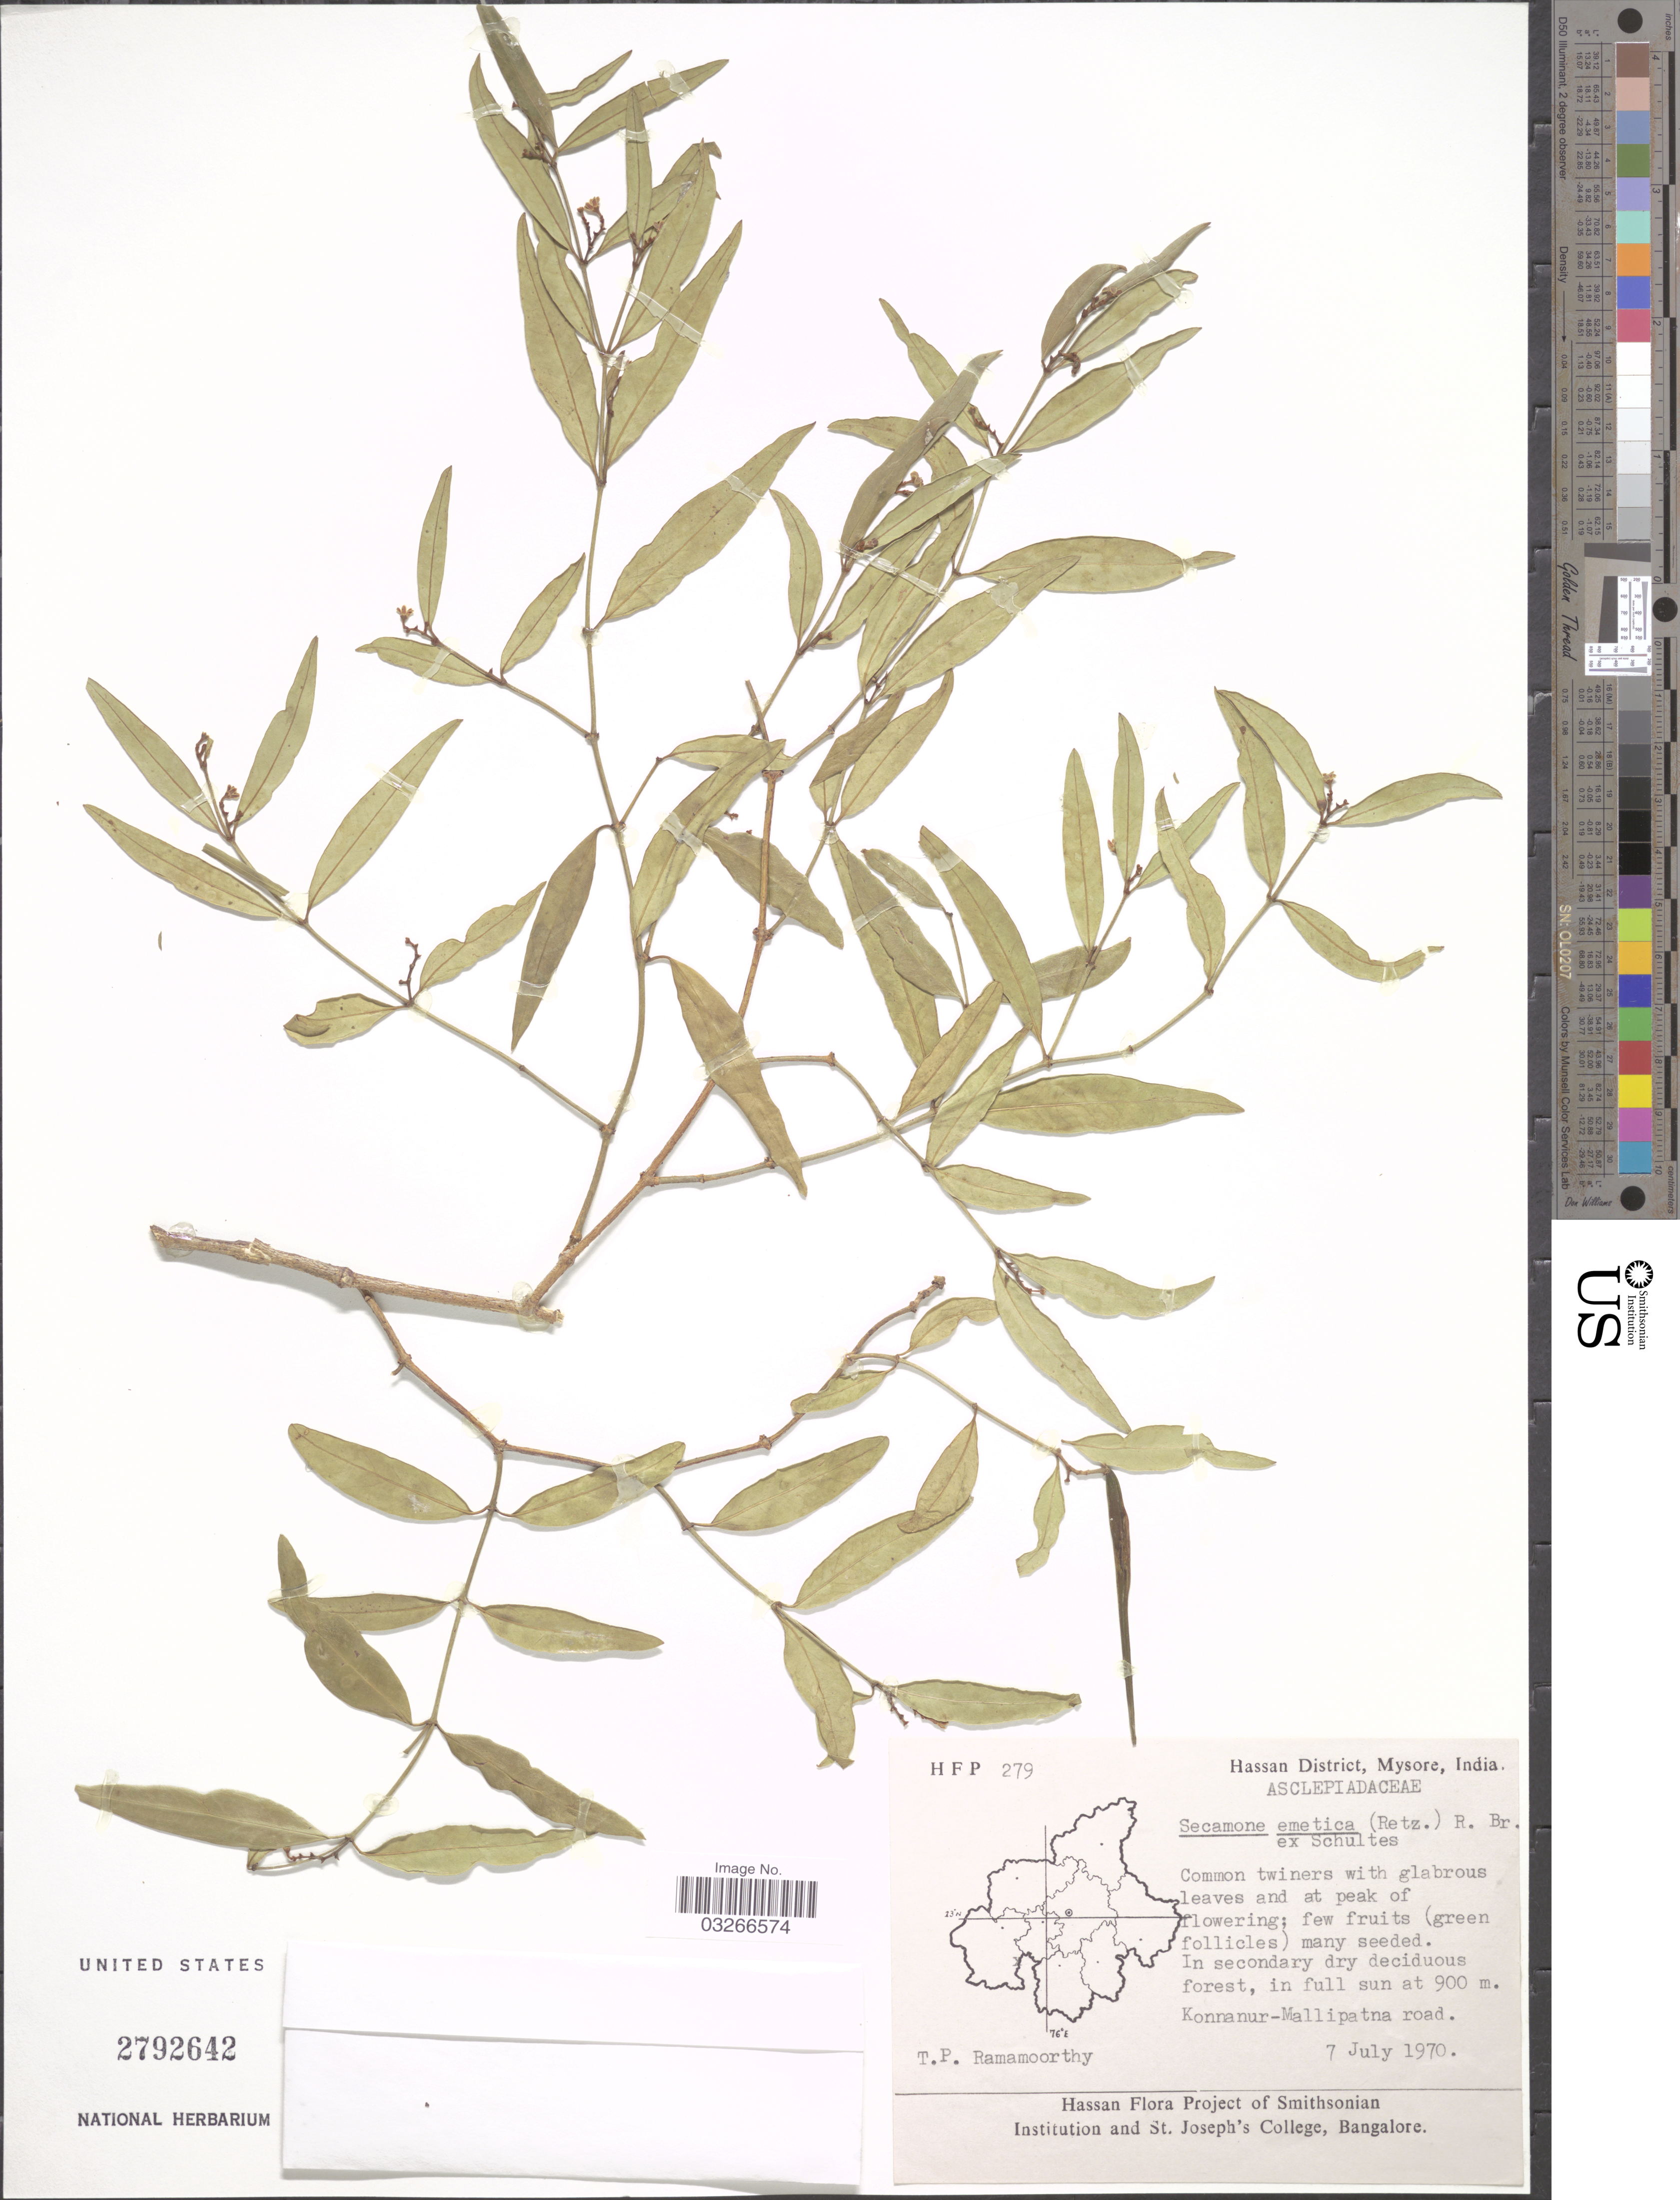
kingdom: Plantae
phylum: Tracheophyta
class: Magnoliopsida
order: Gentianales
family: Apocynaceae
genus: Secamone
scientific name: Secamone emetica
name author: (Retz.) R. Br. ex Schult.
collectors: T. P. Ramamoorthy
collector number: HFP 279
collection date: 1970-07-07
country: India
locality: Hassan District, Mysore. Konnanur-Mallipatna.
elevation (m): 900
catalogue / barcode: US 2792642